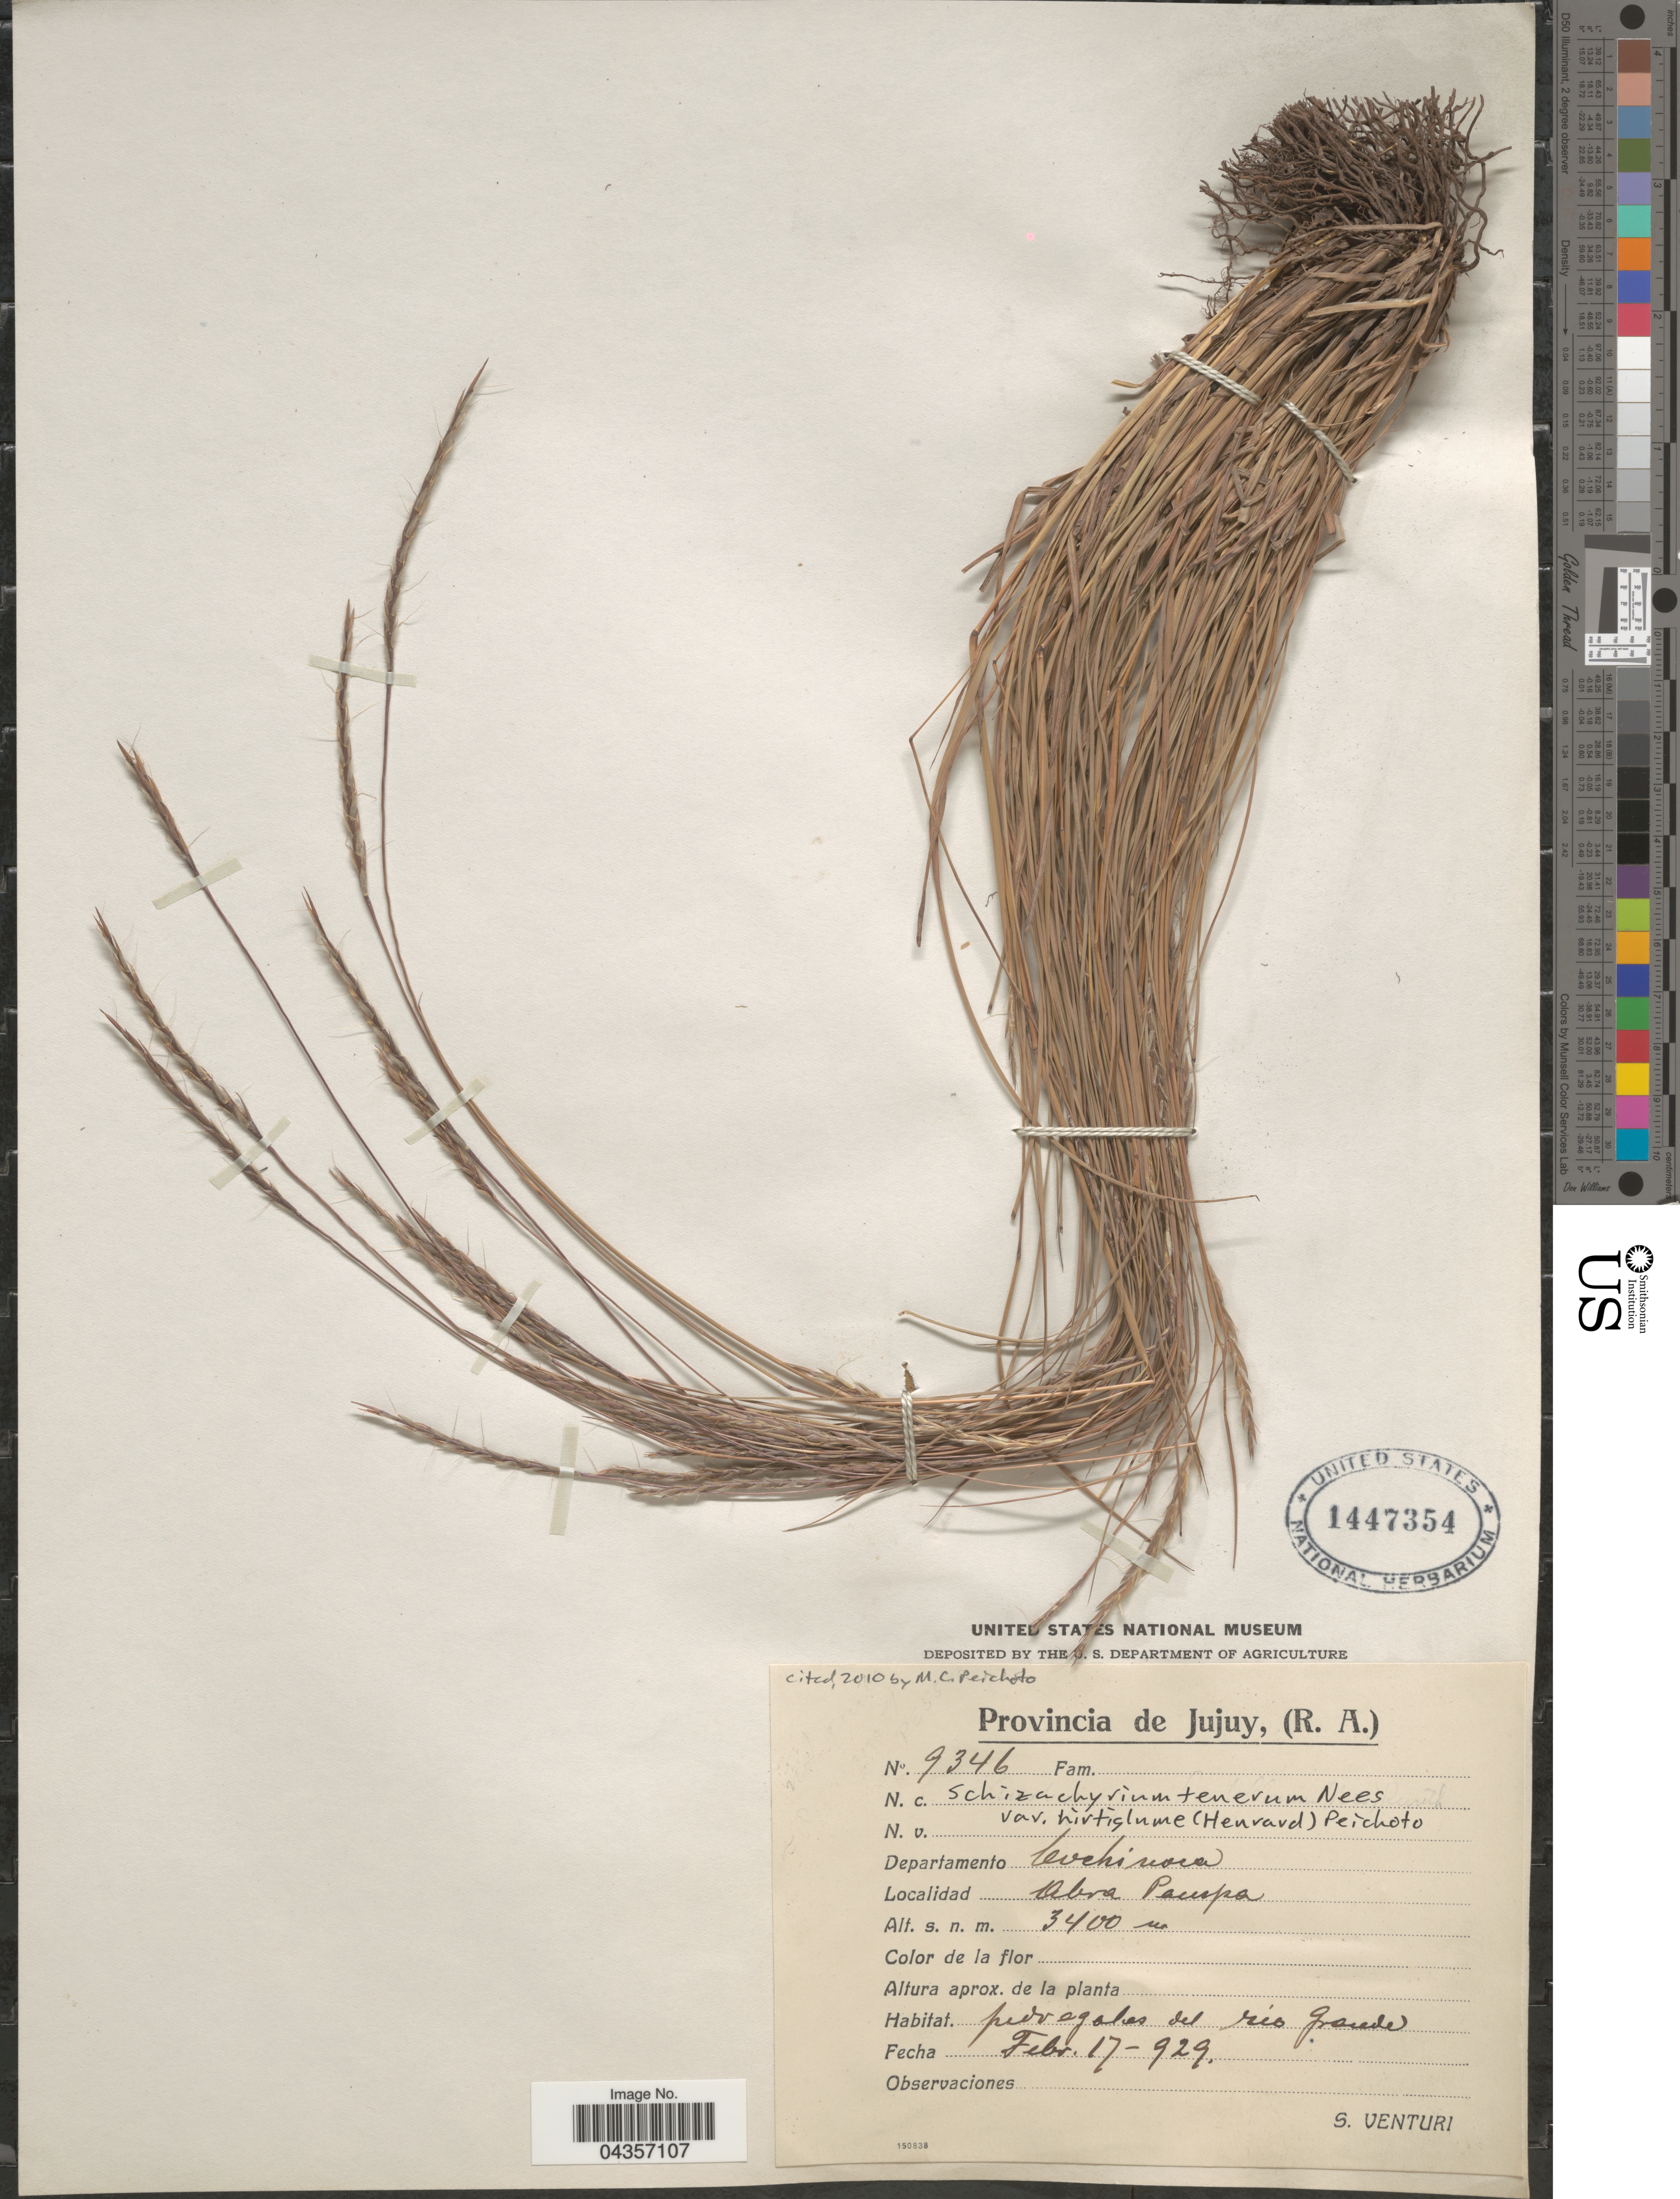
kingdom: Plantae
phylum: Tracheophyta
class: Liliopsida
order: Poales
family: Poaceae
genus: Schizachyrium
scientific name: Schizachyrium tenerum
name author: Nees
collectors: S. Venturi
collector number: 9346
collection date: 1929-02-17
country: Argentina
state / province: Jujuy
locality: Departamento Cochinoca. Abra Pampa. Pedregales del rio Grande.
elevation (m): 3400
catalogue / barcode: US 1447354